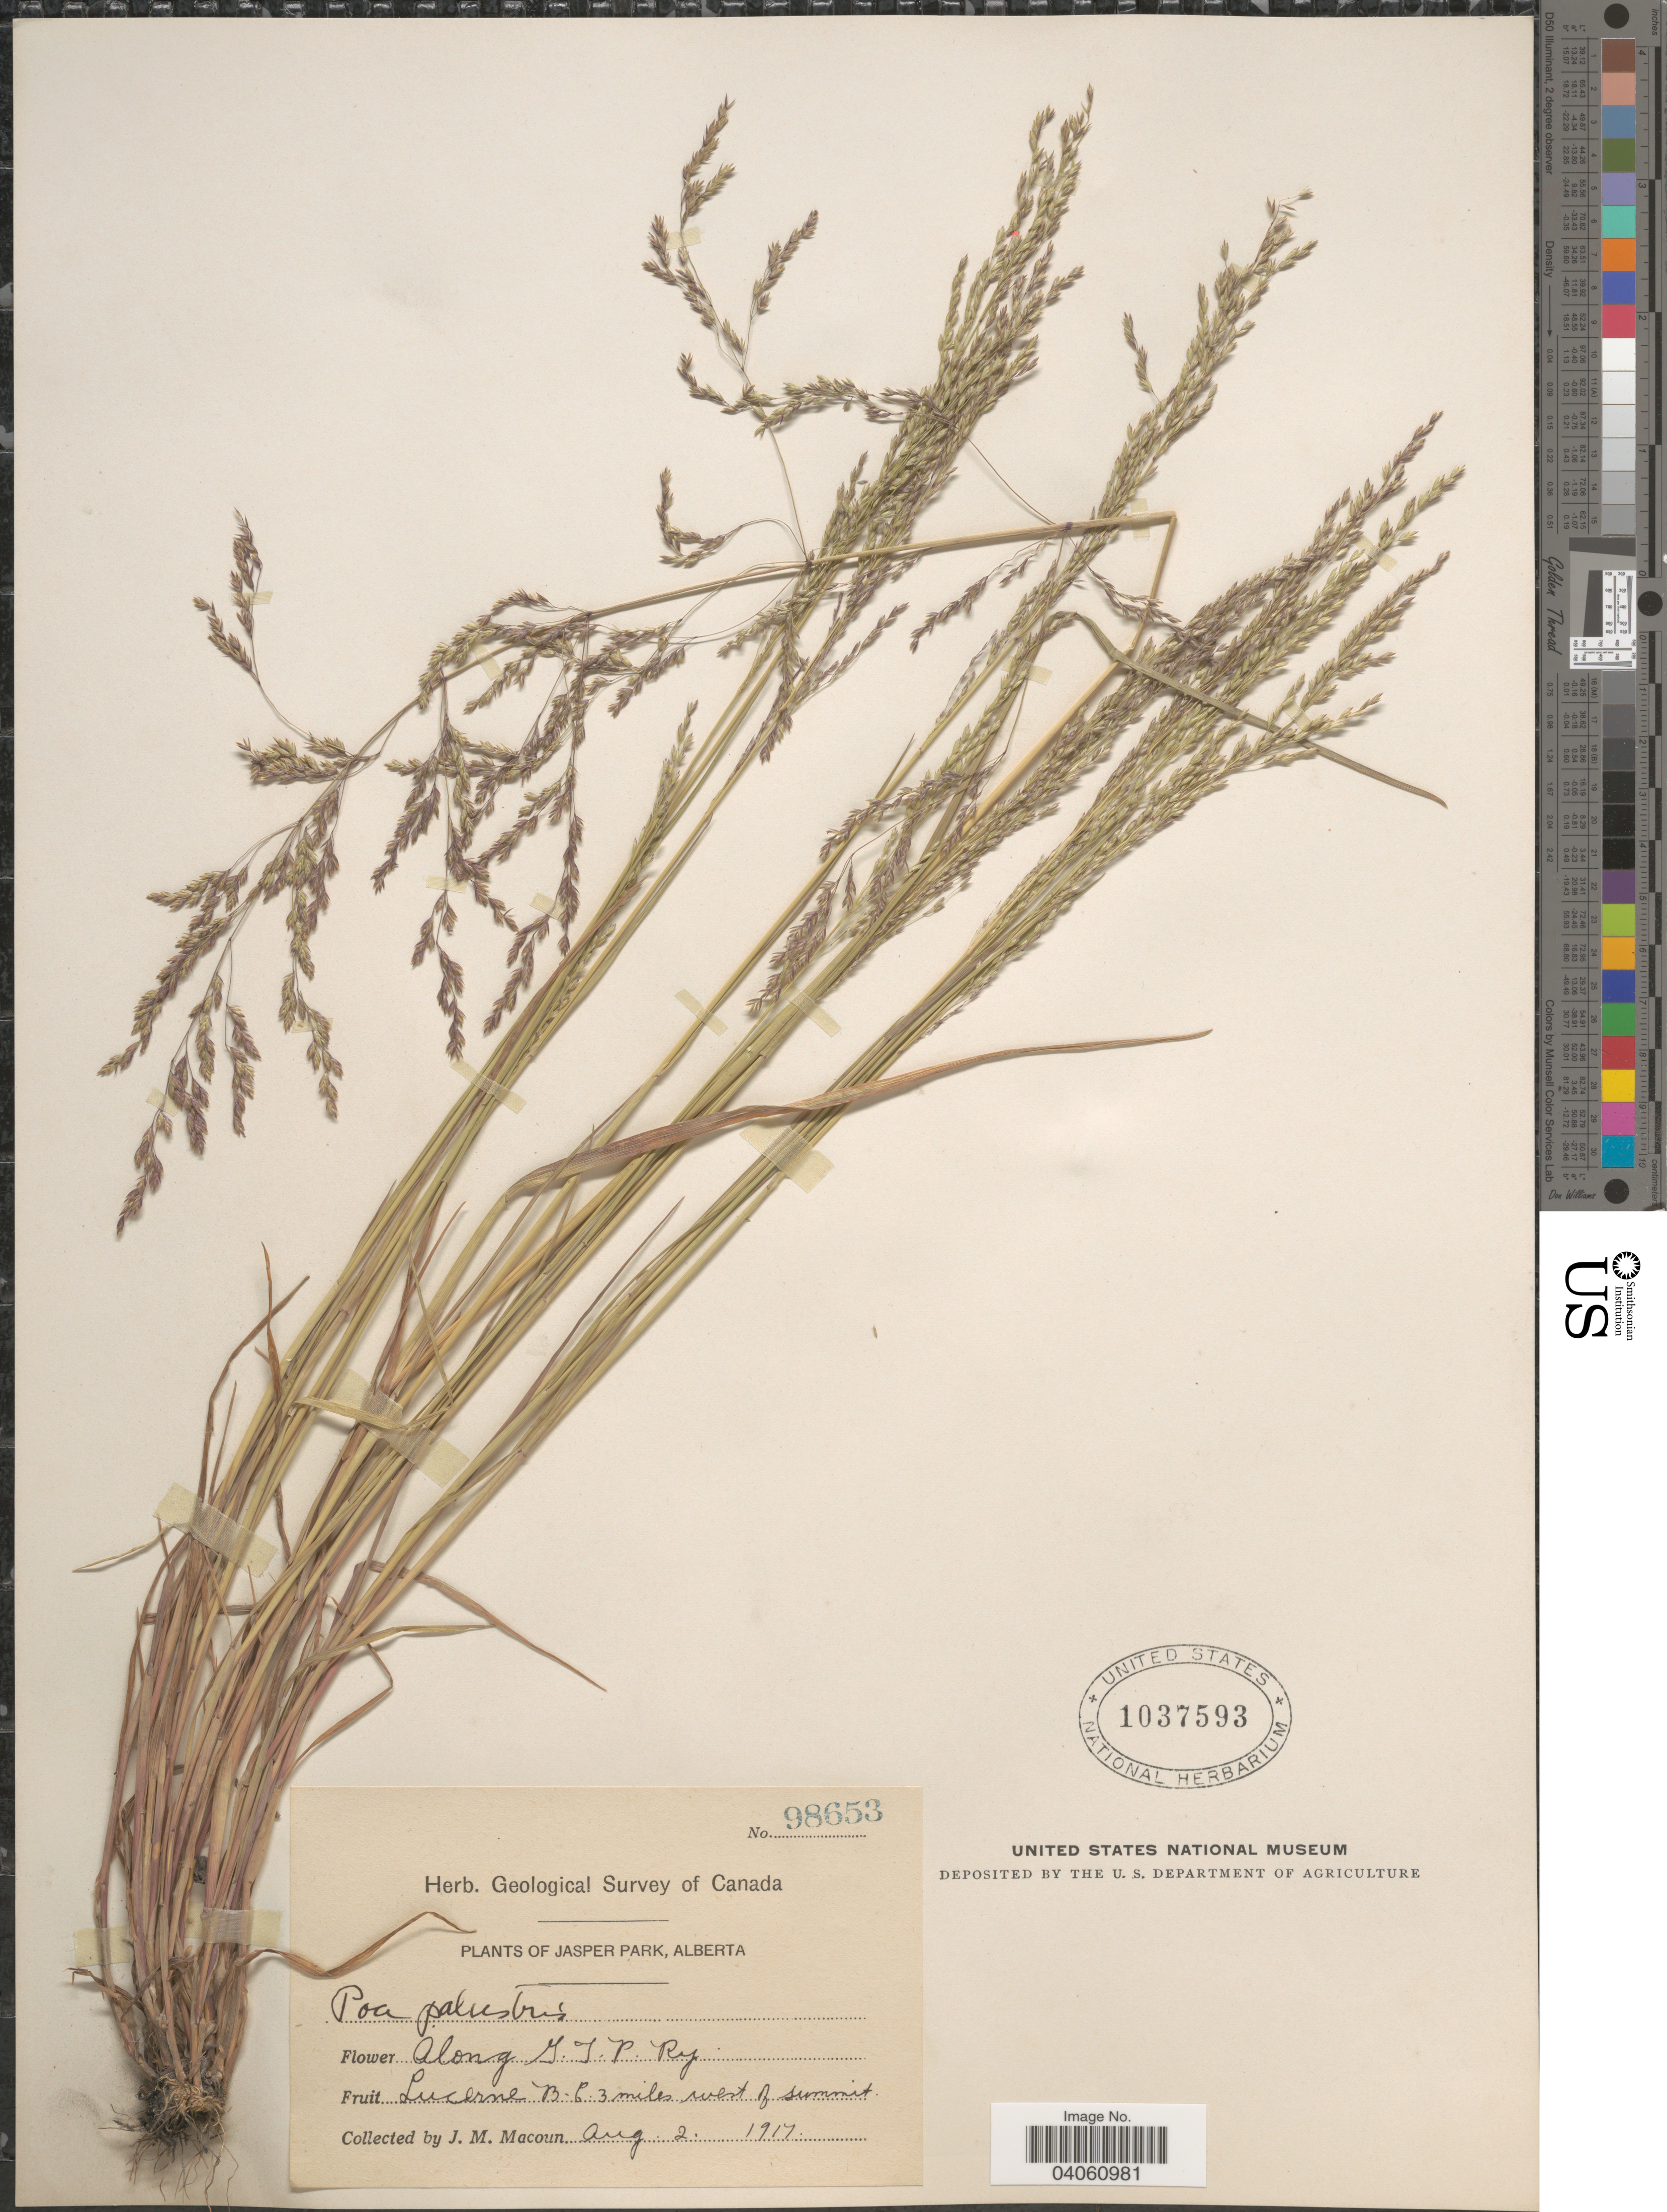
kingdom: Plantae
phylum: Tracheophyta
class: Liliopsida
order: Poales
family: Poaceae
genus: Poa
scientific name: Poa palustris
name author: L.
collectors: J. M. Macoun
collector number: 98653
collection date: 1917-08-02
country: Canada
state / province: British Columbia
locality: Jasper Park. Along G.T.P. Ry. Lucerne. 3 miles west of summit.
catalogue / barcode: US 1037593